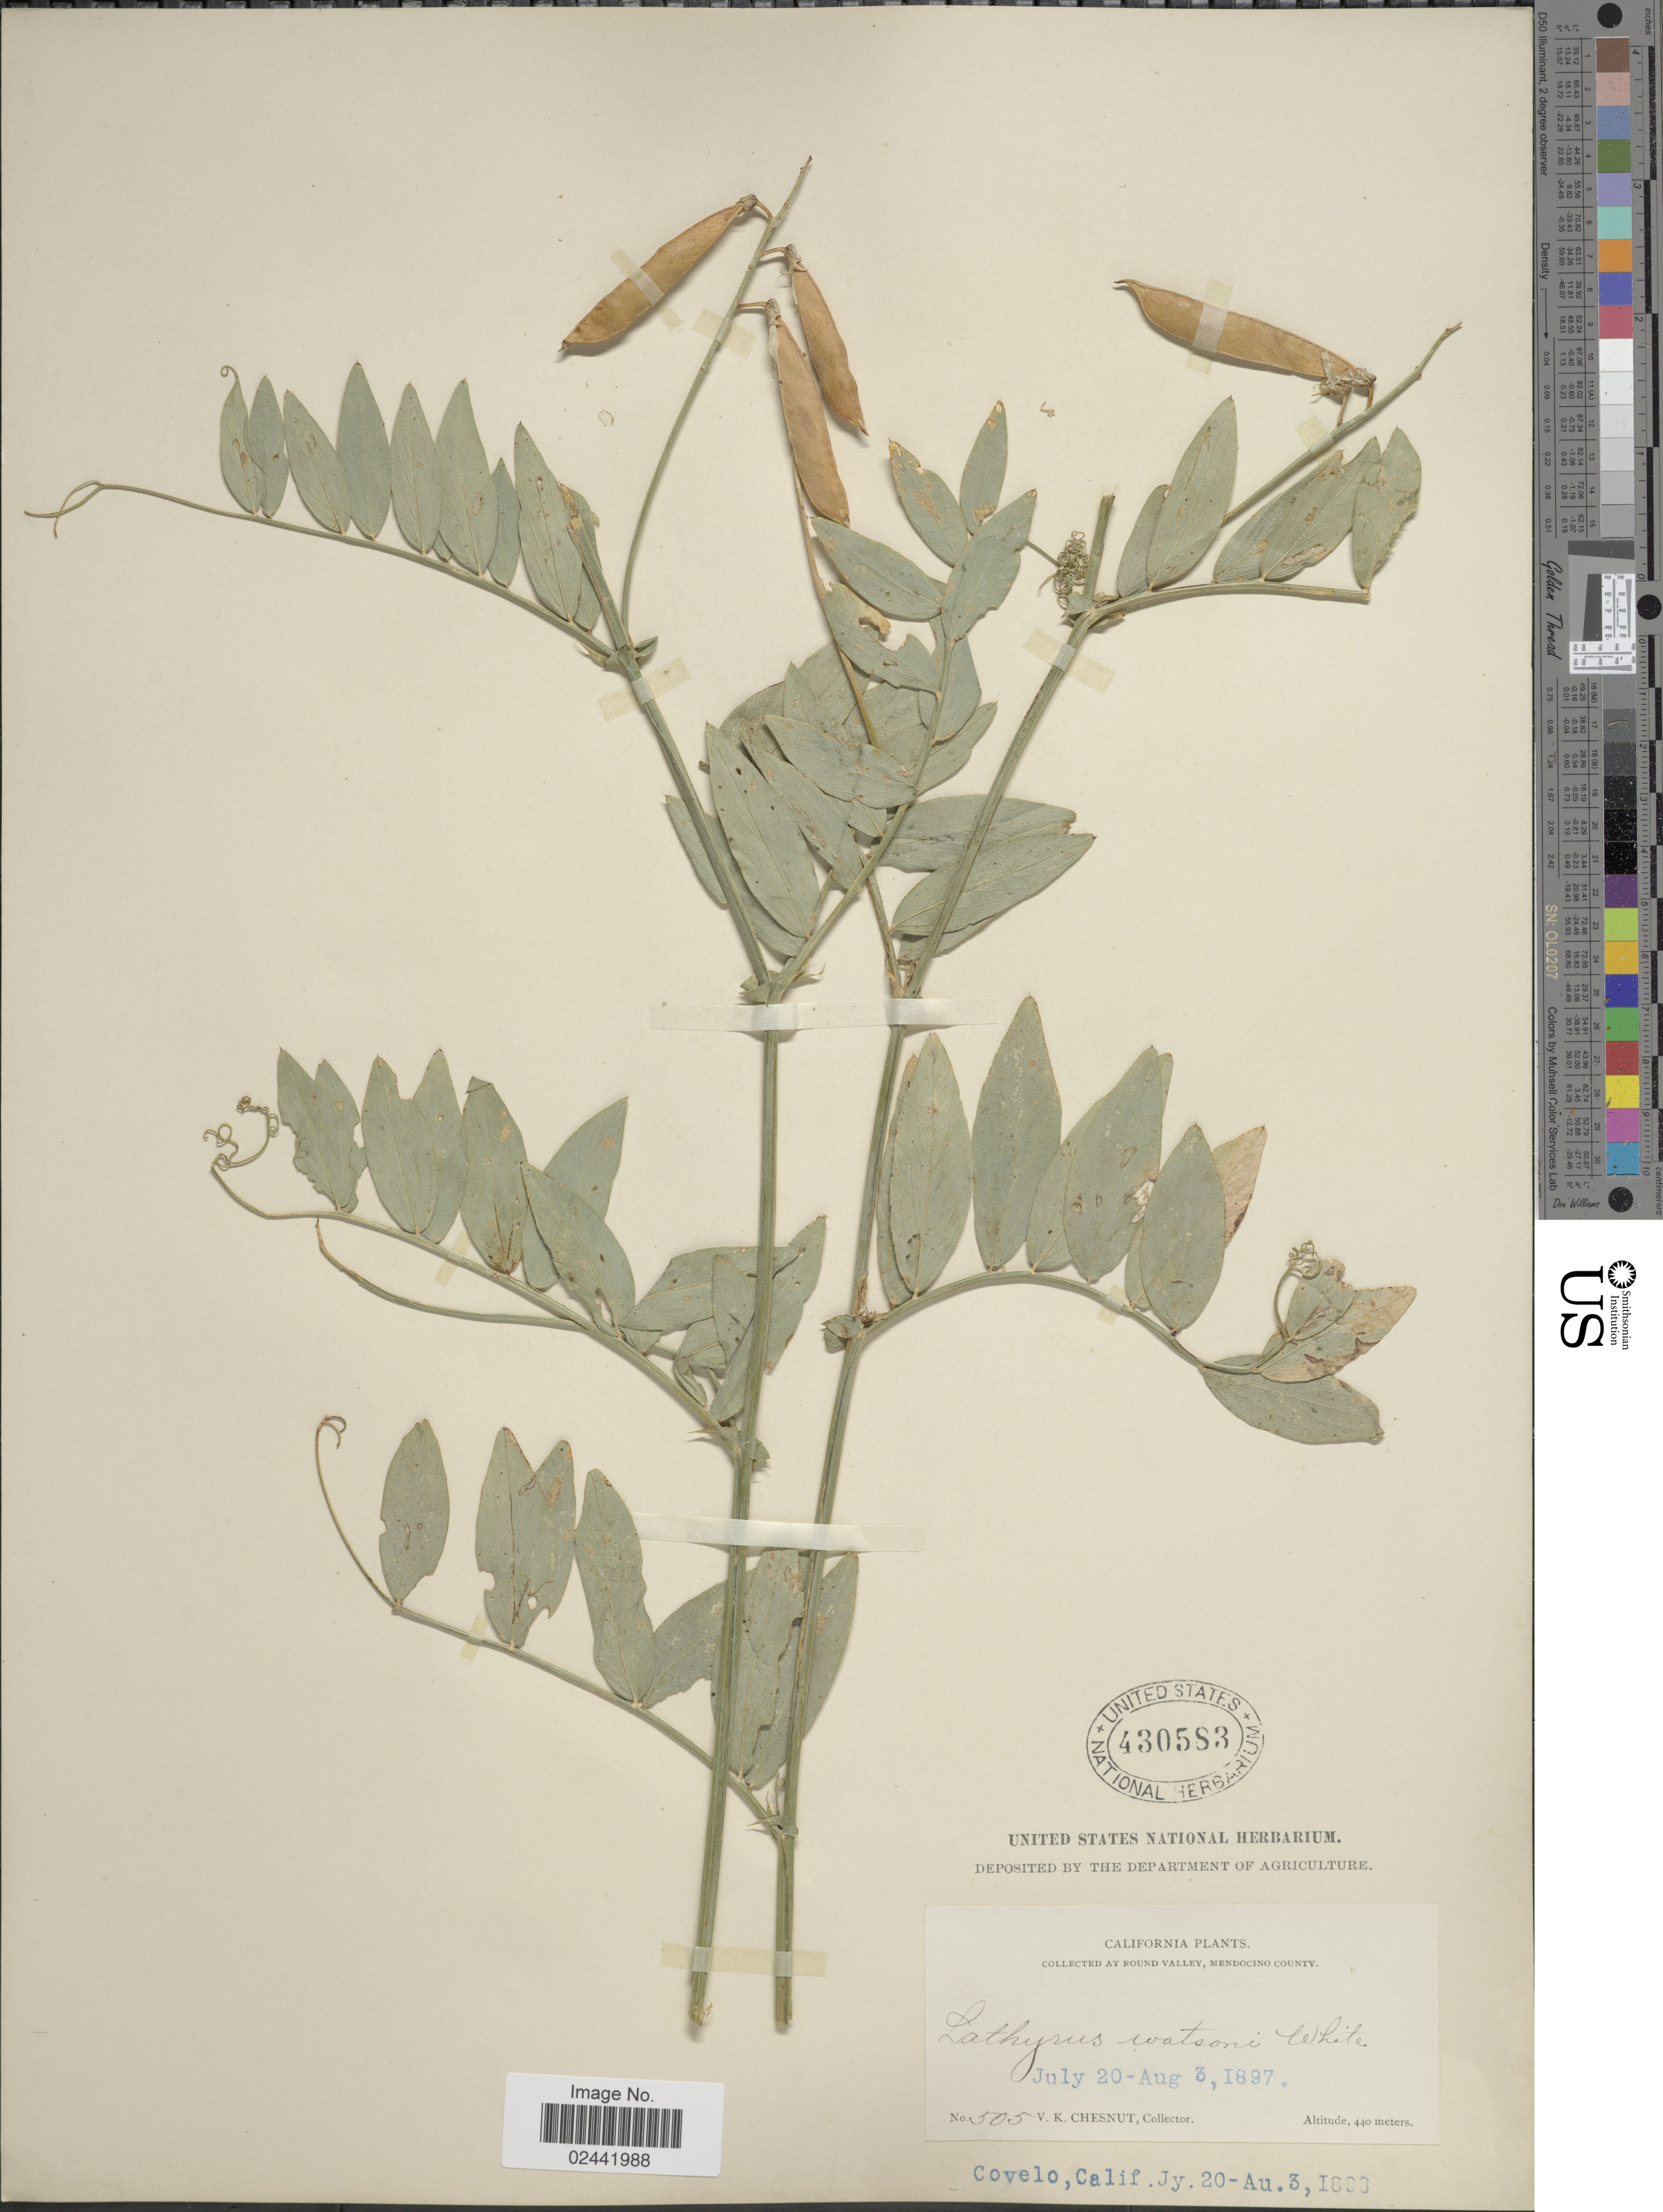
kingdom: Plantae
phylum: Tracheophyta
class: Magnoliopsida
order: Fabales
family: Fabaceae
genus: Lathyrus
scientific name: Lathyrus watsonii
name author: T.G. White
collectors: V. Chesnut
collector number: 505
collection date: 1897-07-20/1897-08-03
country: United States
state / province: California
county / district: Mendocino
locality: Round Valley, Mendocino County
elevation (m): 440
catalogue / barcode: US 430583